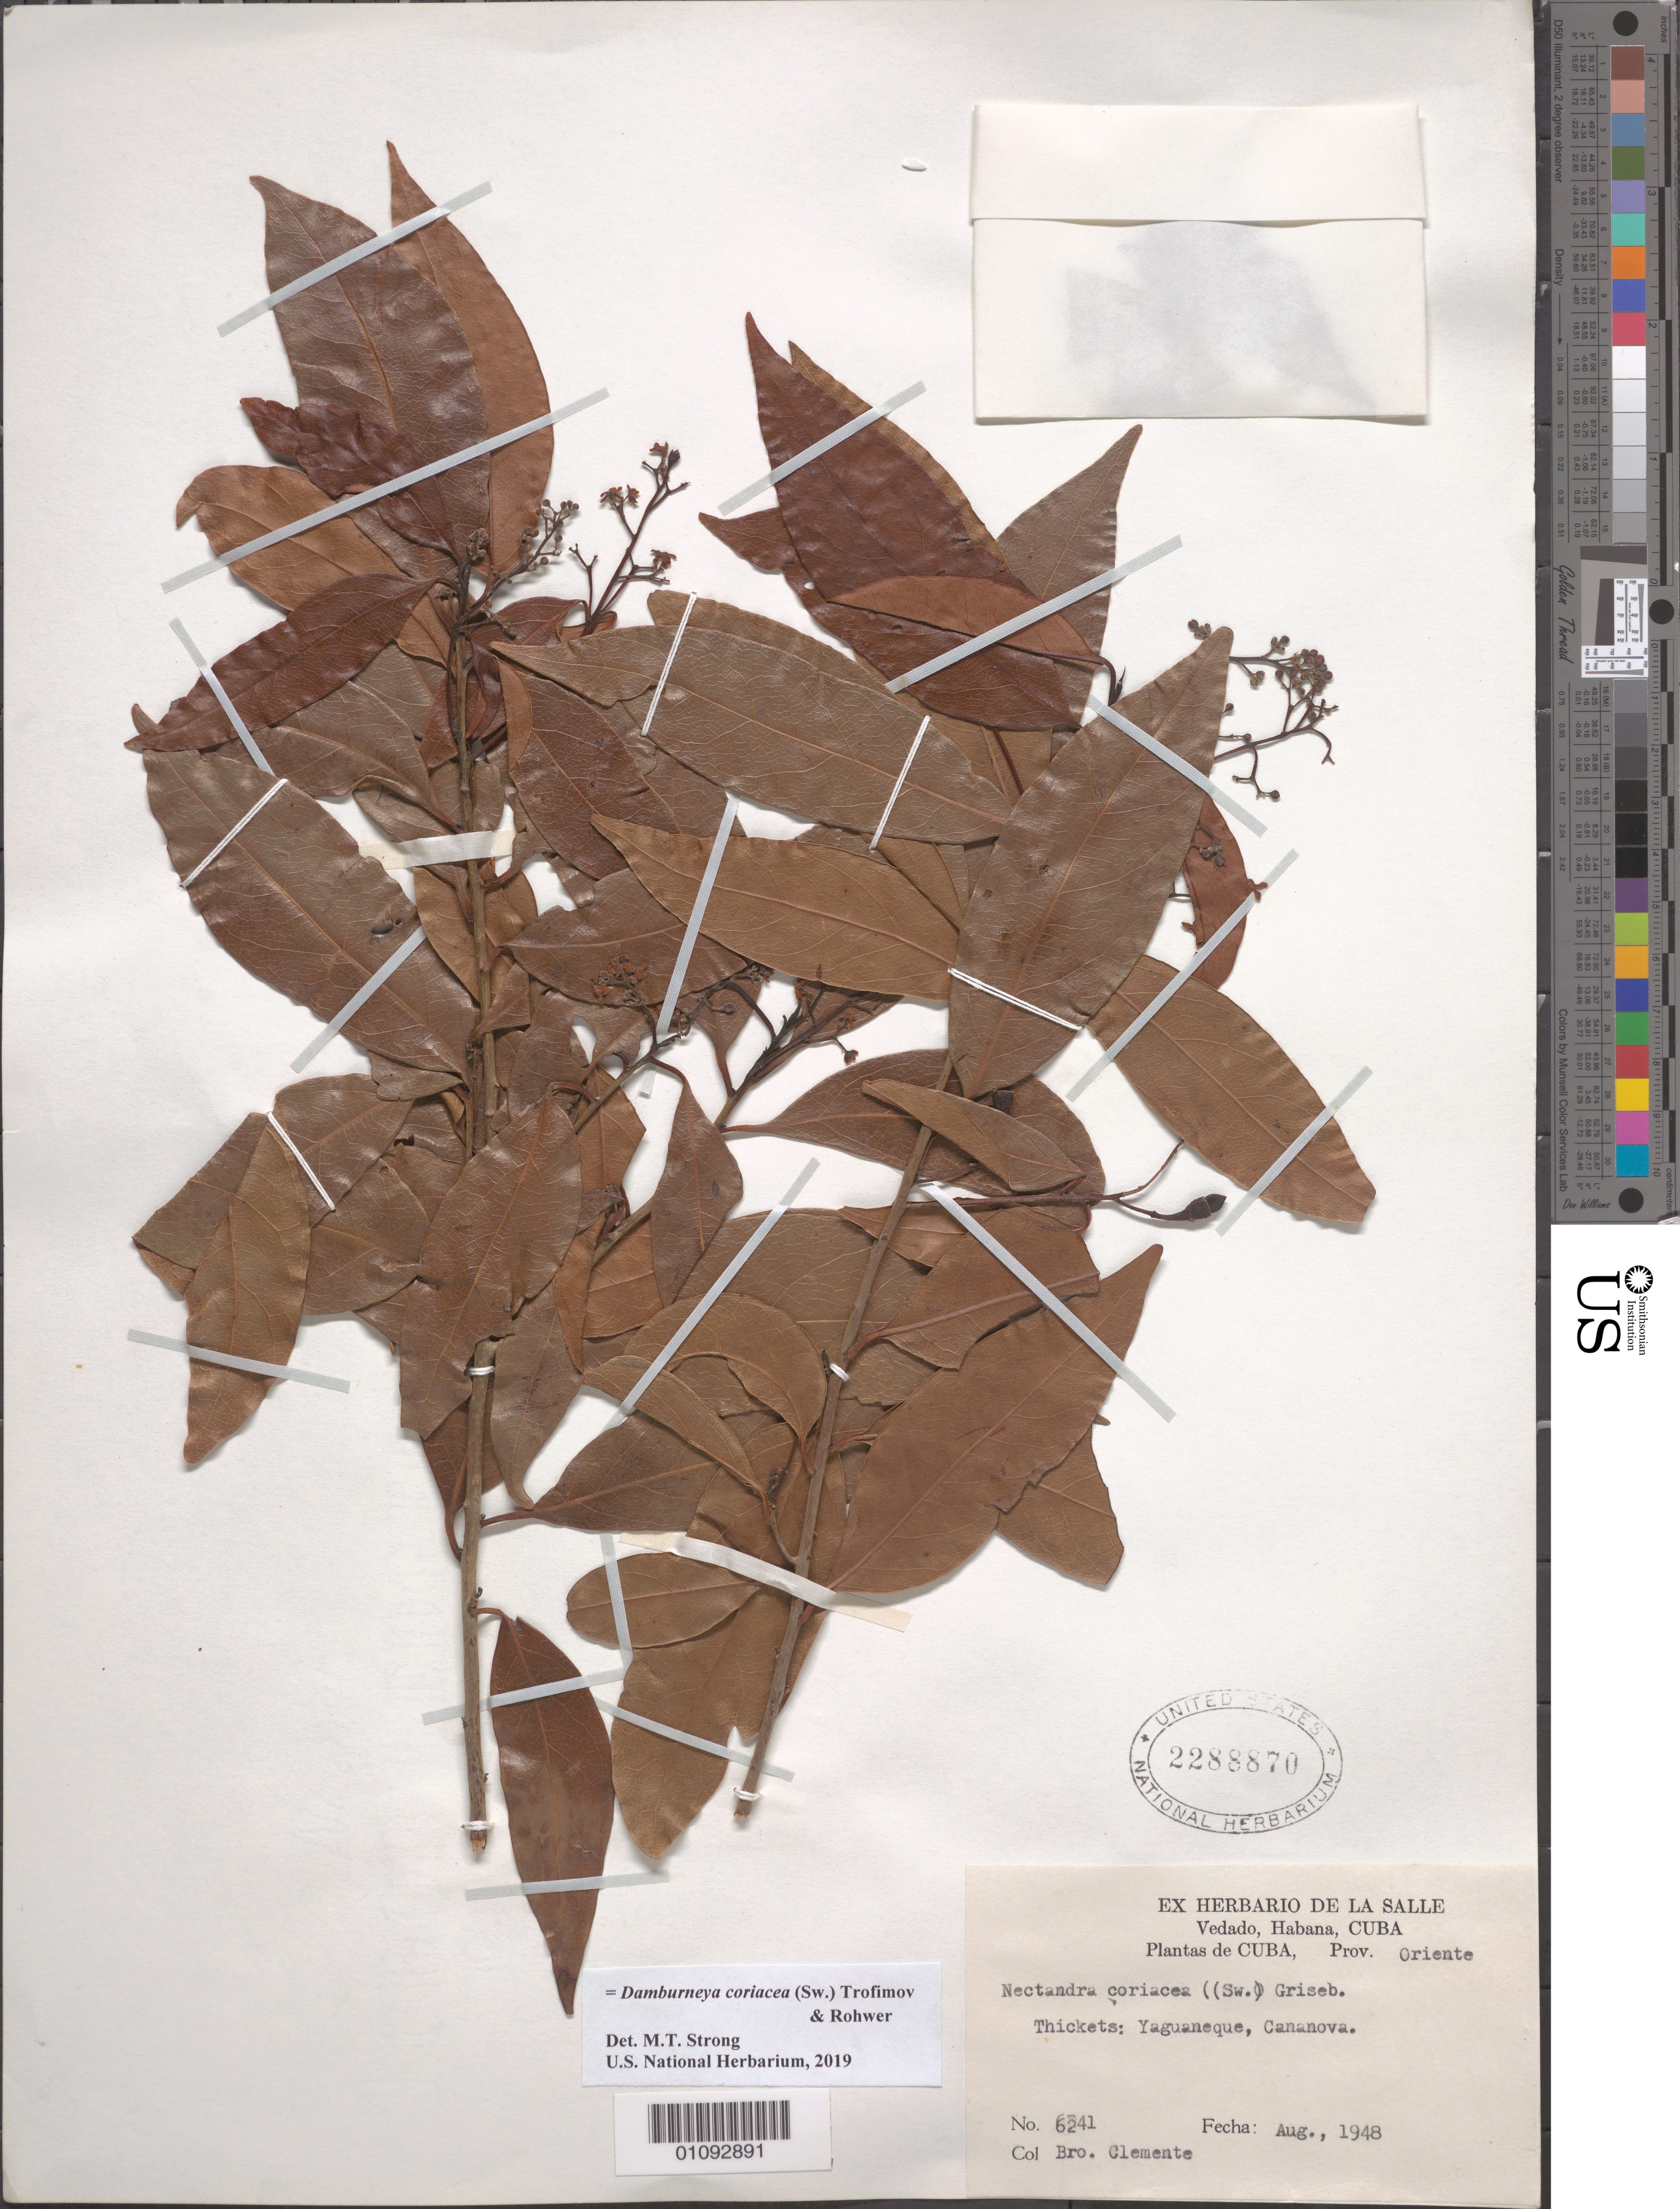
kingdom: Plantae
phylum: Tracheophyta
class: Magnoliopsida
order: Laurales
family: Lauraceae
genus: Damburneya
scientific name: Damburneya coriacea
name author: (Sw.) Trofimov & Rohwer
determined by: Strong, M. T., (US), Smithsonian Institution - National Museum of Natural History (UNITED STATES)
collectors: Bro. Clemente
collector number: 6241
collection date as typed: Aug 1948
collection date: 1948-08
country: Cuba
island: Cuba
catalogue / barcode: US 2288870